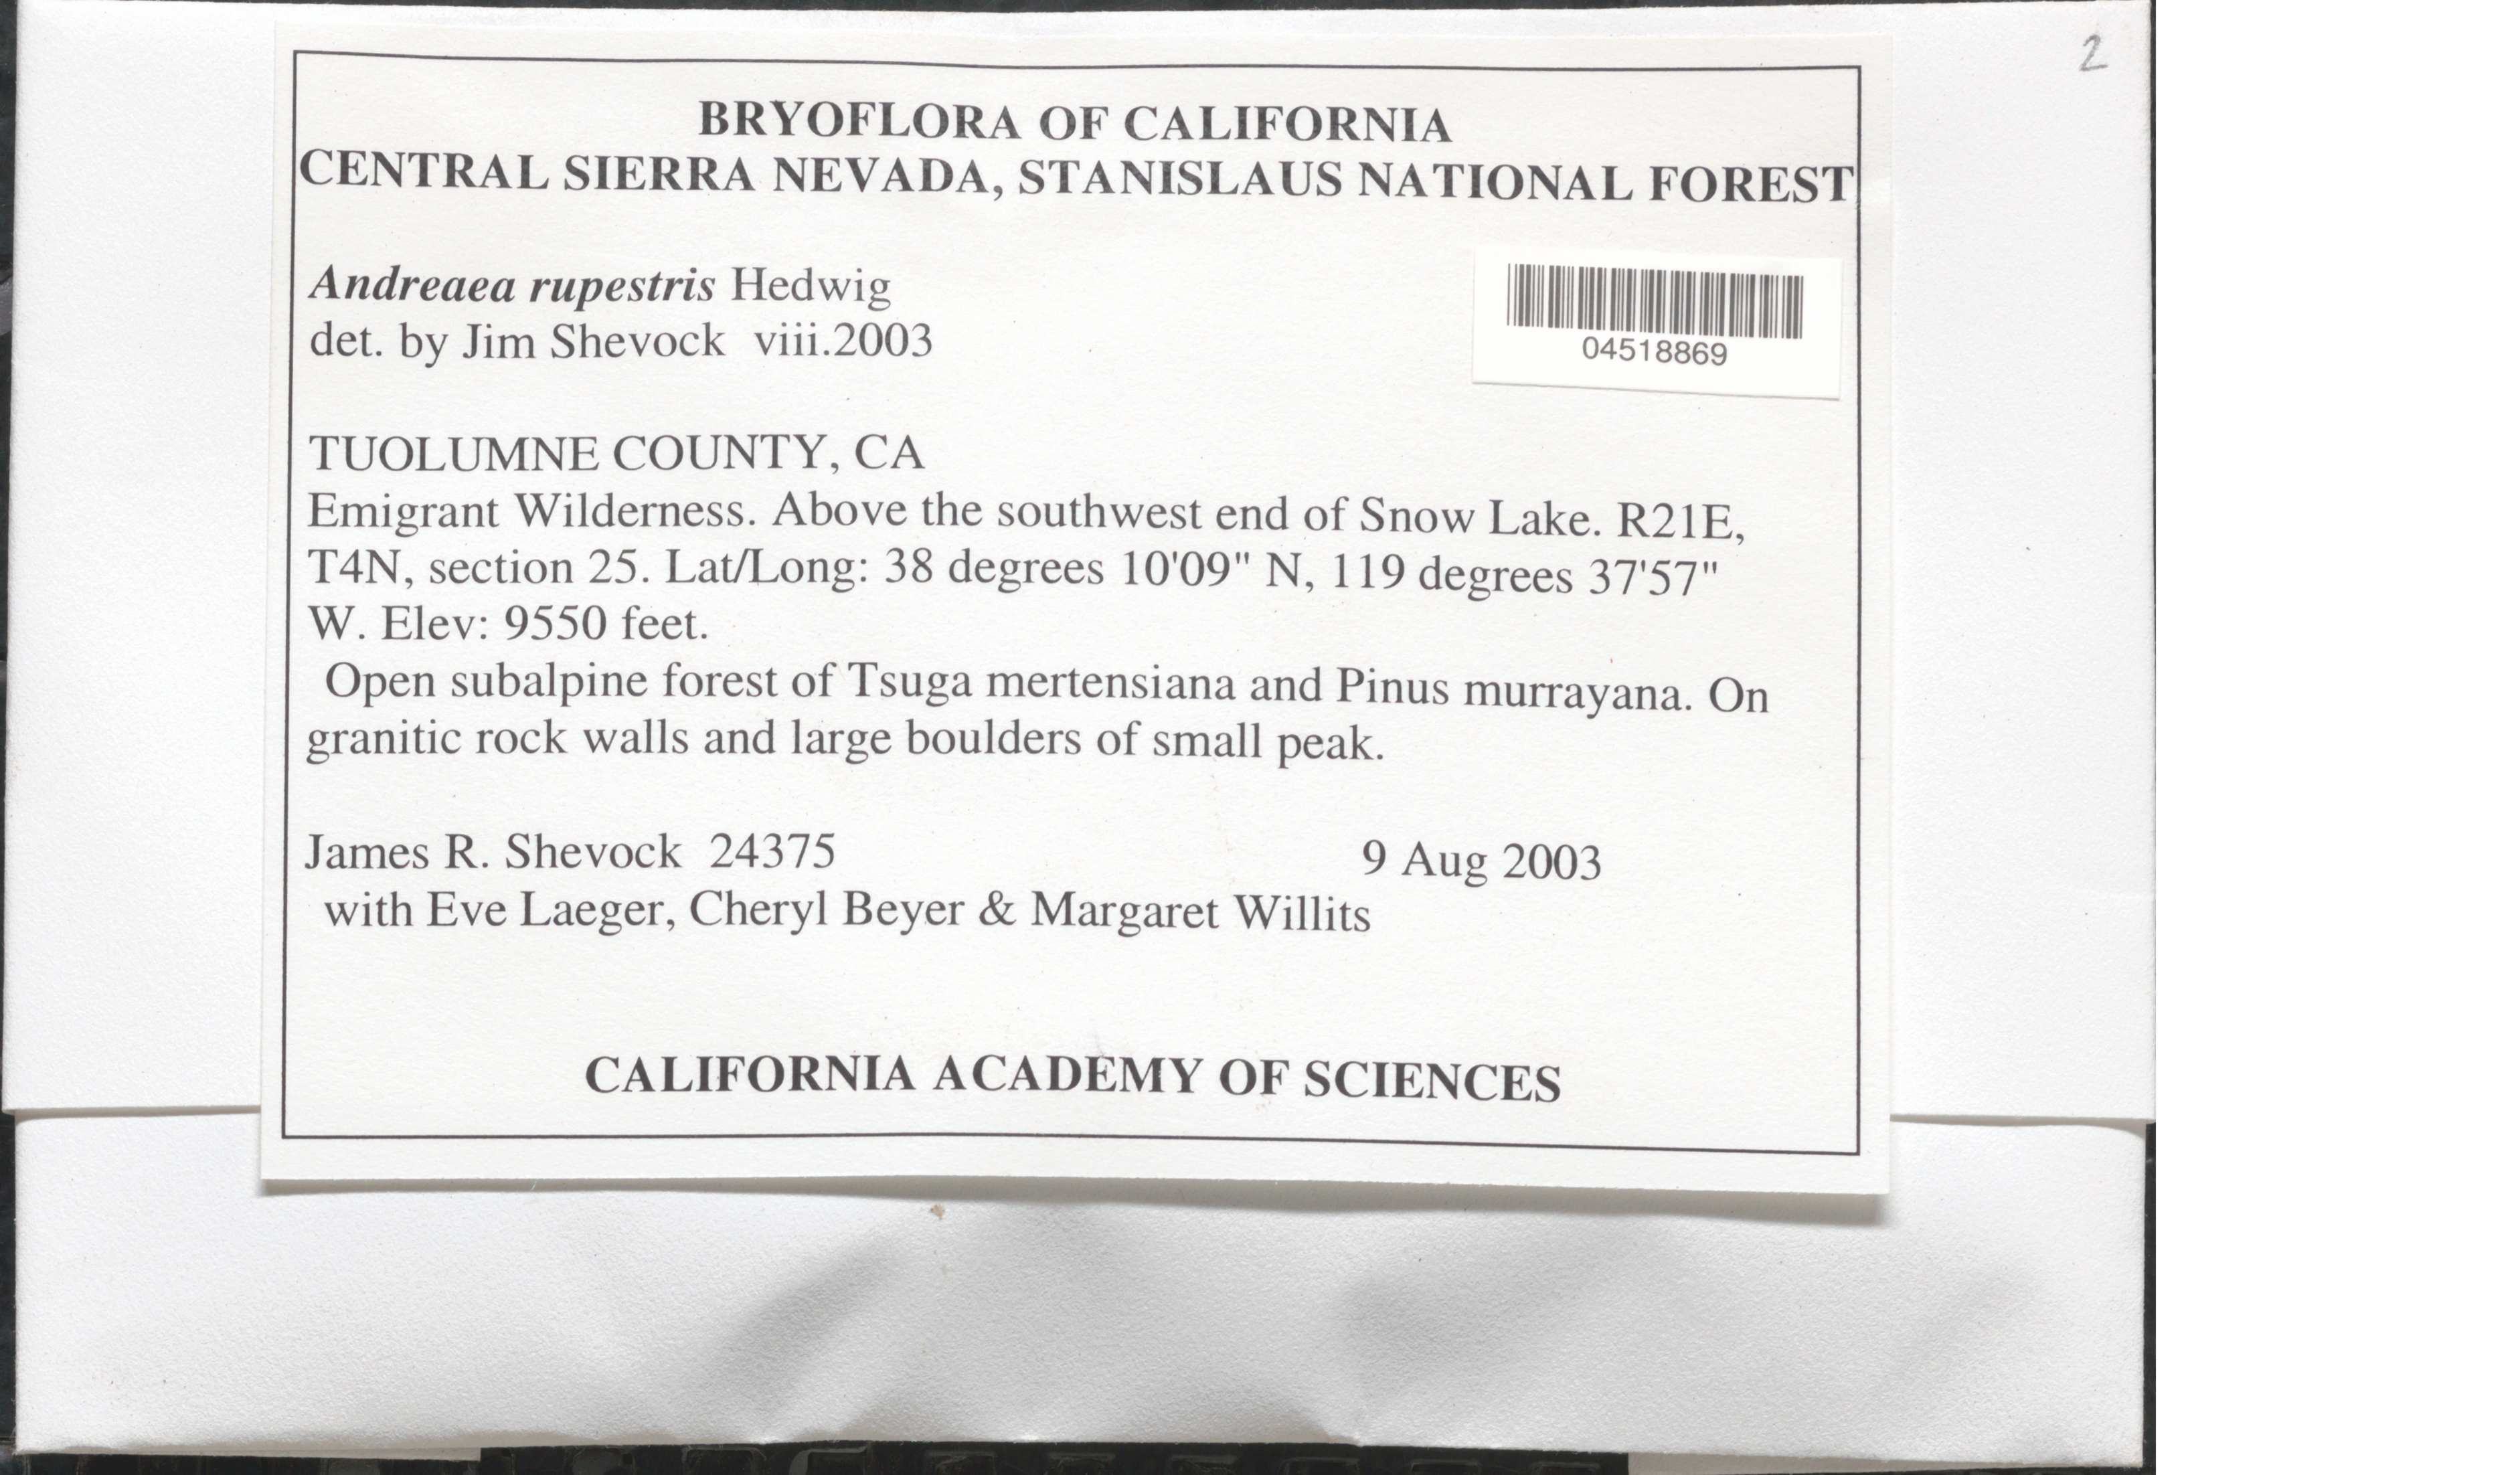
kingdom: Plantae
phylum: Bryophyta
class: Andreaeopsida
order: Andreaeales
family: Andreaeaceae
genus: Andreaea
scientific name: Andreaea rupestris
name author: Hedw.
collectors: J. R. Shevock, E. Laeger, C. Beyer & M. Willits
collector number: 24375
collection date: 2003-08-09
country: United States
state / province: California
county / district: Tuolumne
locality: Central Sierra Nevada, Stanislaus National Forest. Tuolumne County. Emigrant Wilderness. Above the southwest end of Snow Lake. R21E, T4N, section 25.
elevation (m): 2911